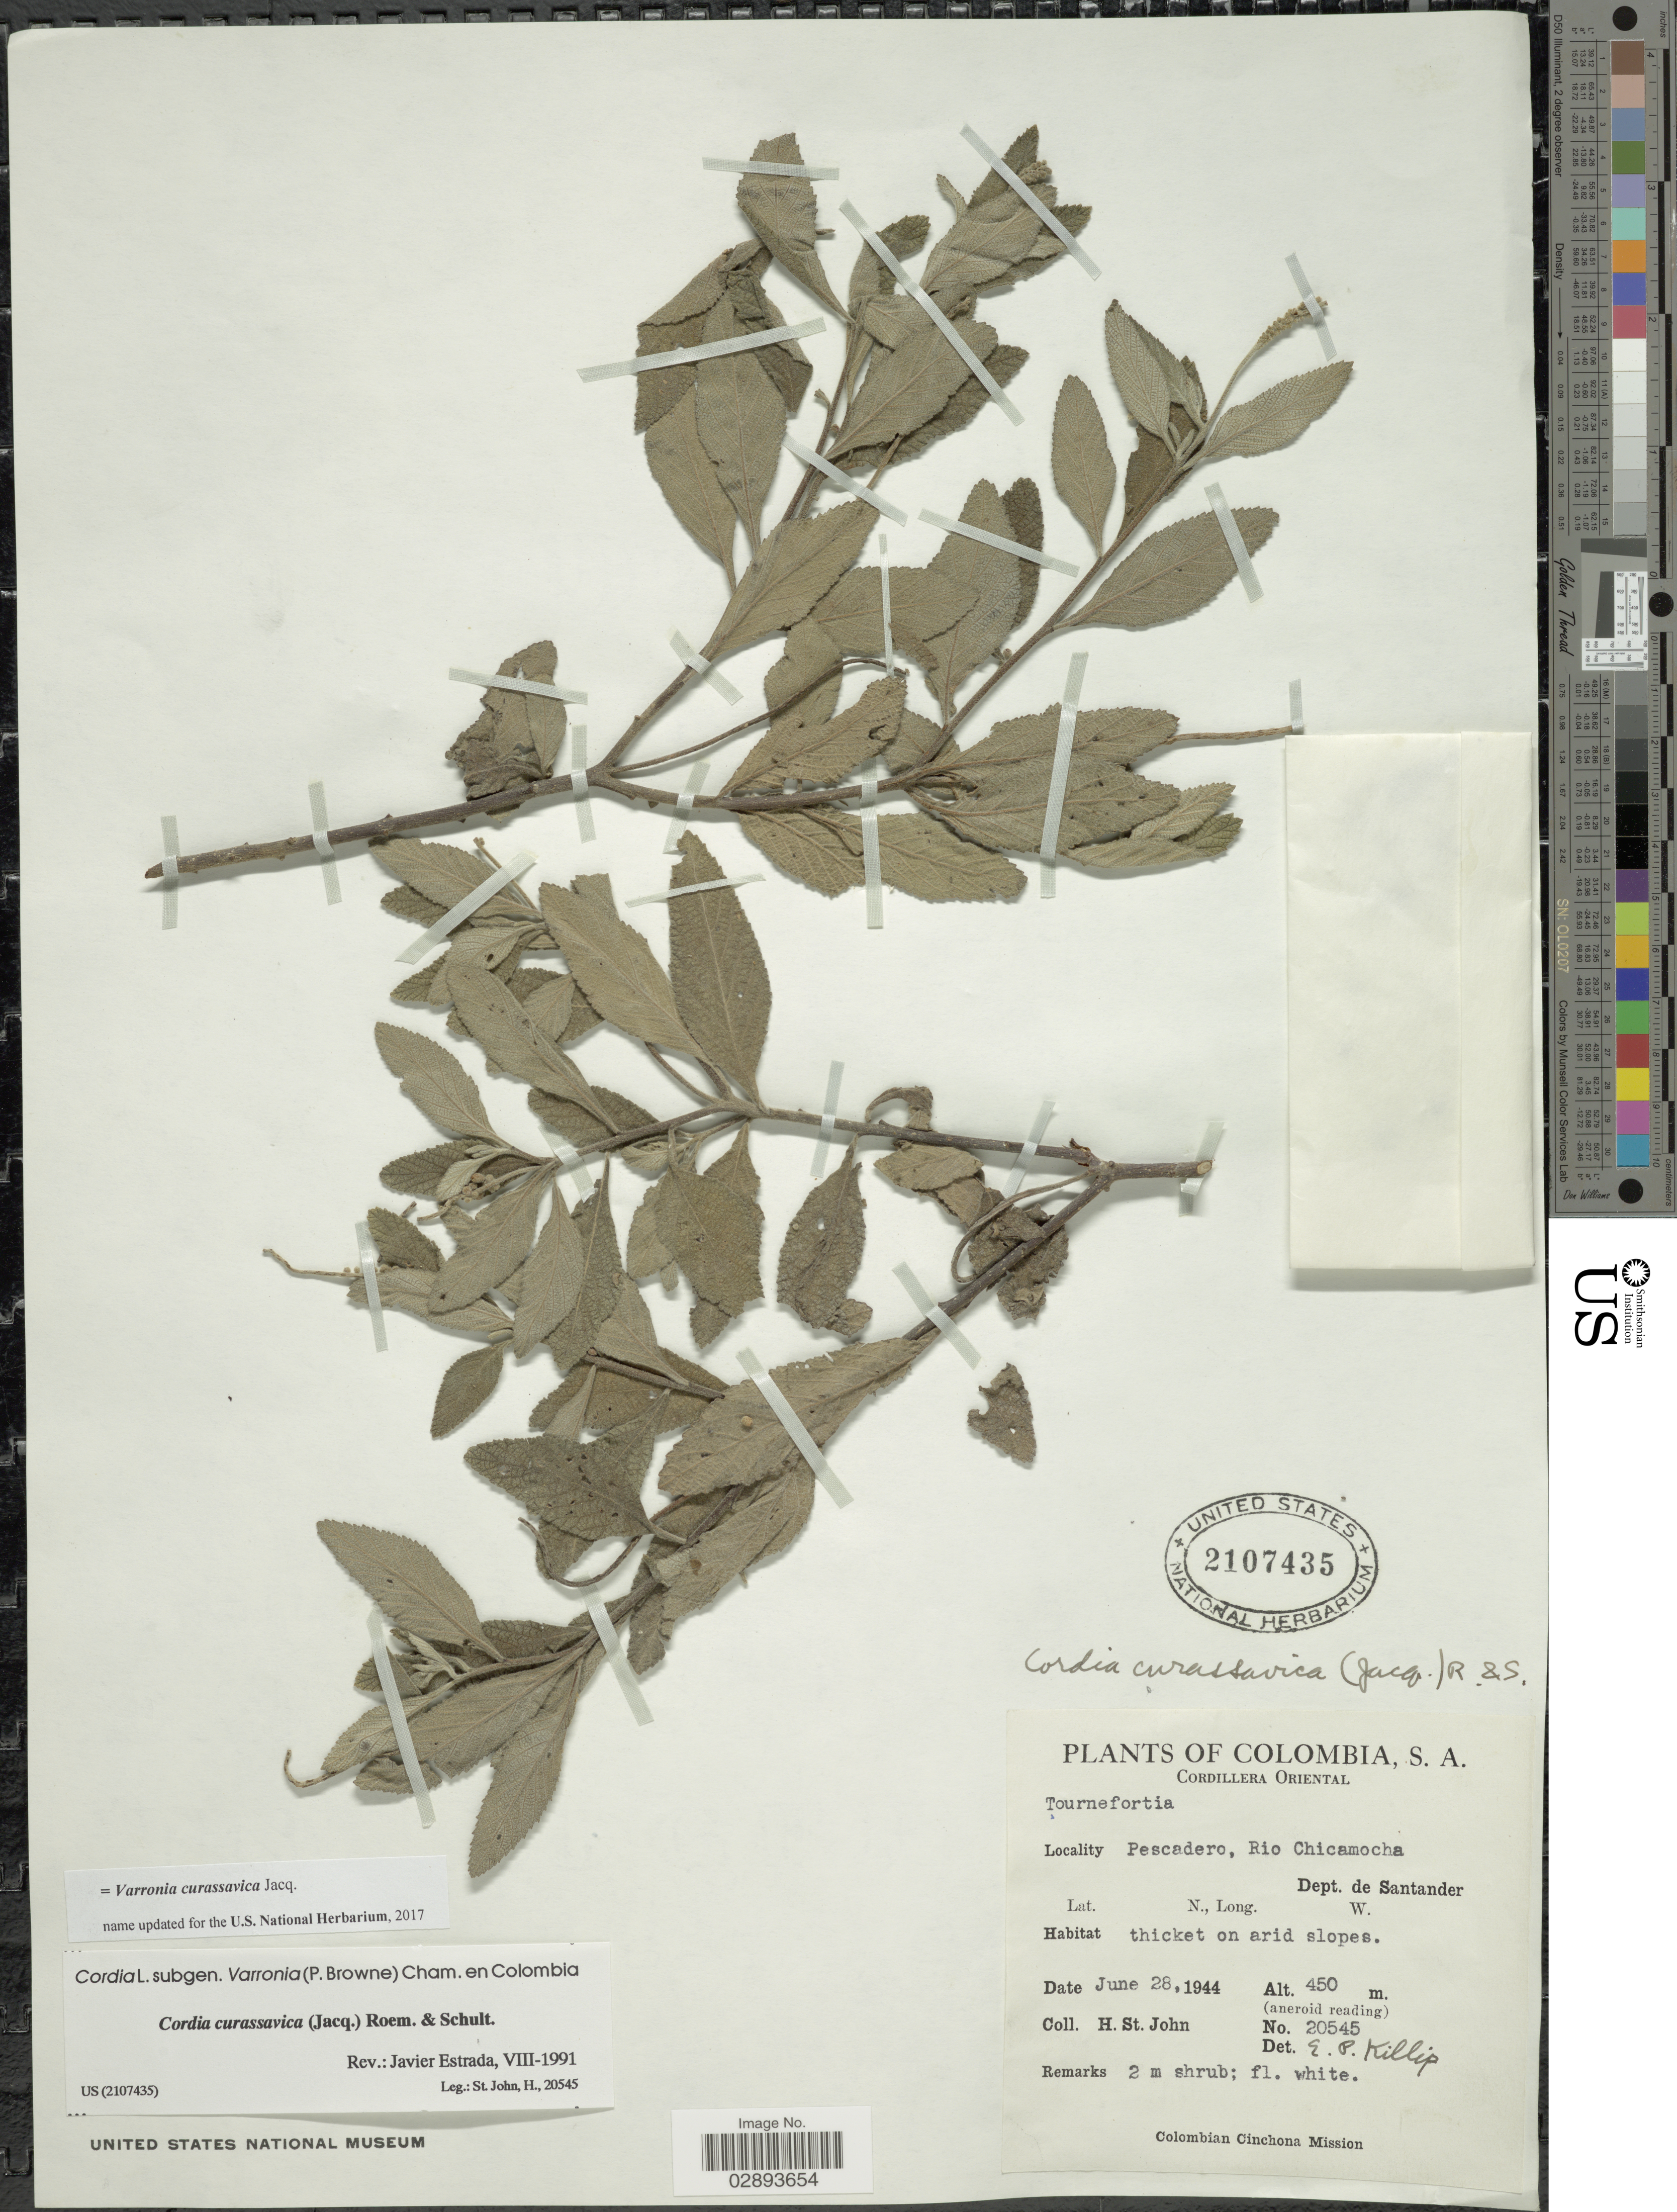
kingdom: Plantae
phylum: Tracheophyta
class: Magnoliopsida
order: Boraginales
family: Cordiaceae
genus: Varronia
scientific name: Varronia curassavica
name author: Jacq.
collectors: H. St. John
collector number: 20545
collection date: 1944-06-28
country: Colombia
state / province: Santander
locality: Cordillera Oriental, Pescadero, Rio Chicamocha, Dept. de Santander.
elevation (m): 450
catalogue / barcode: US 2107435